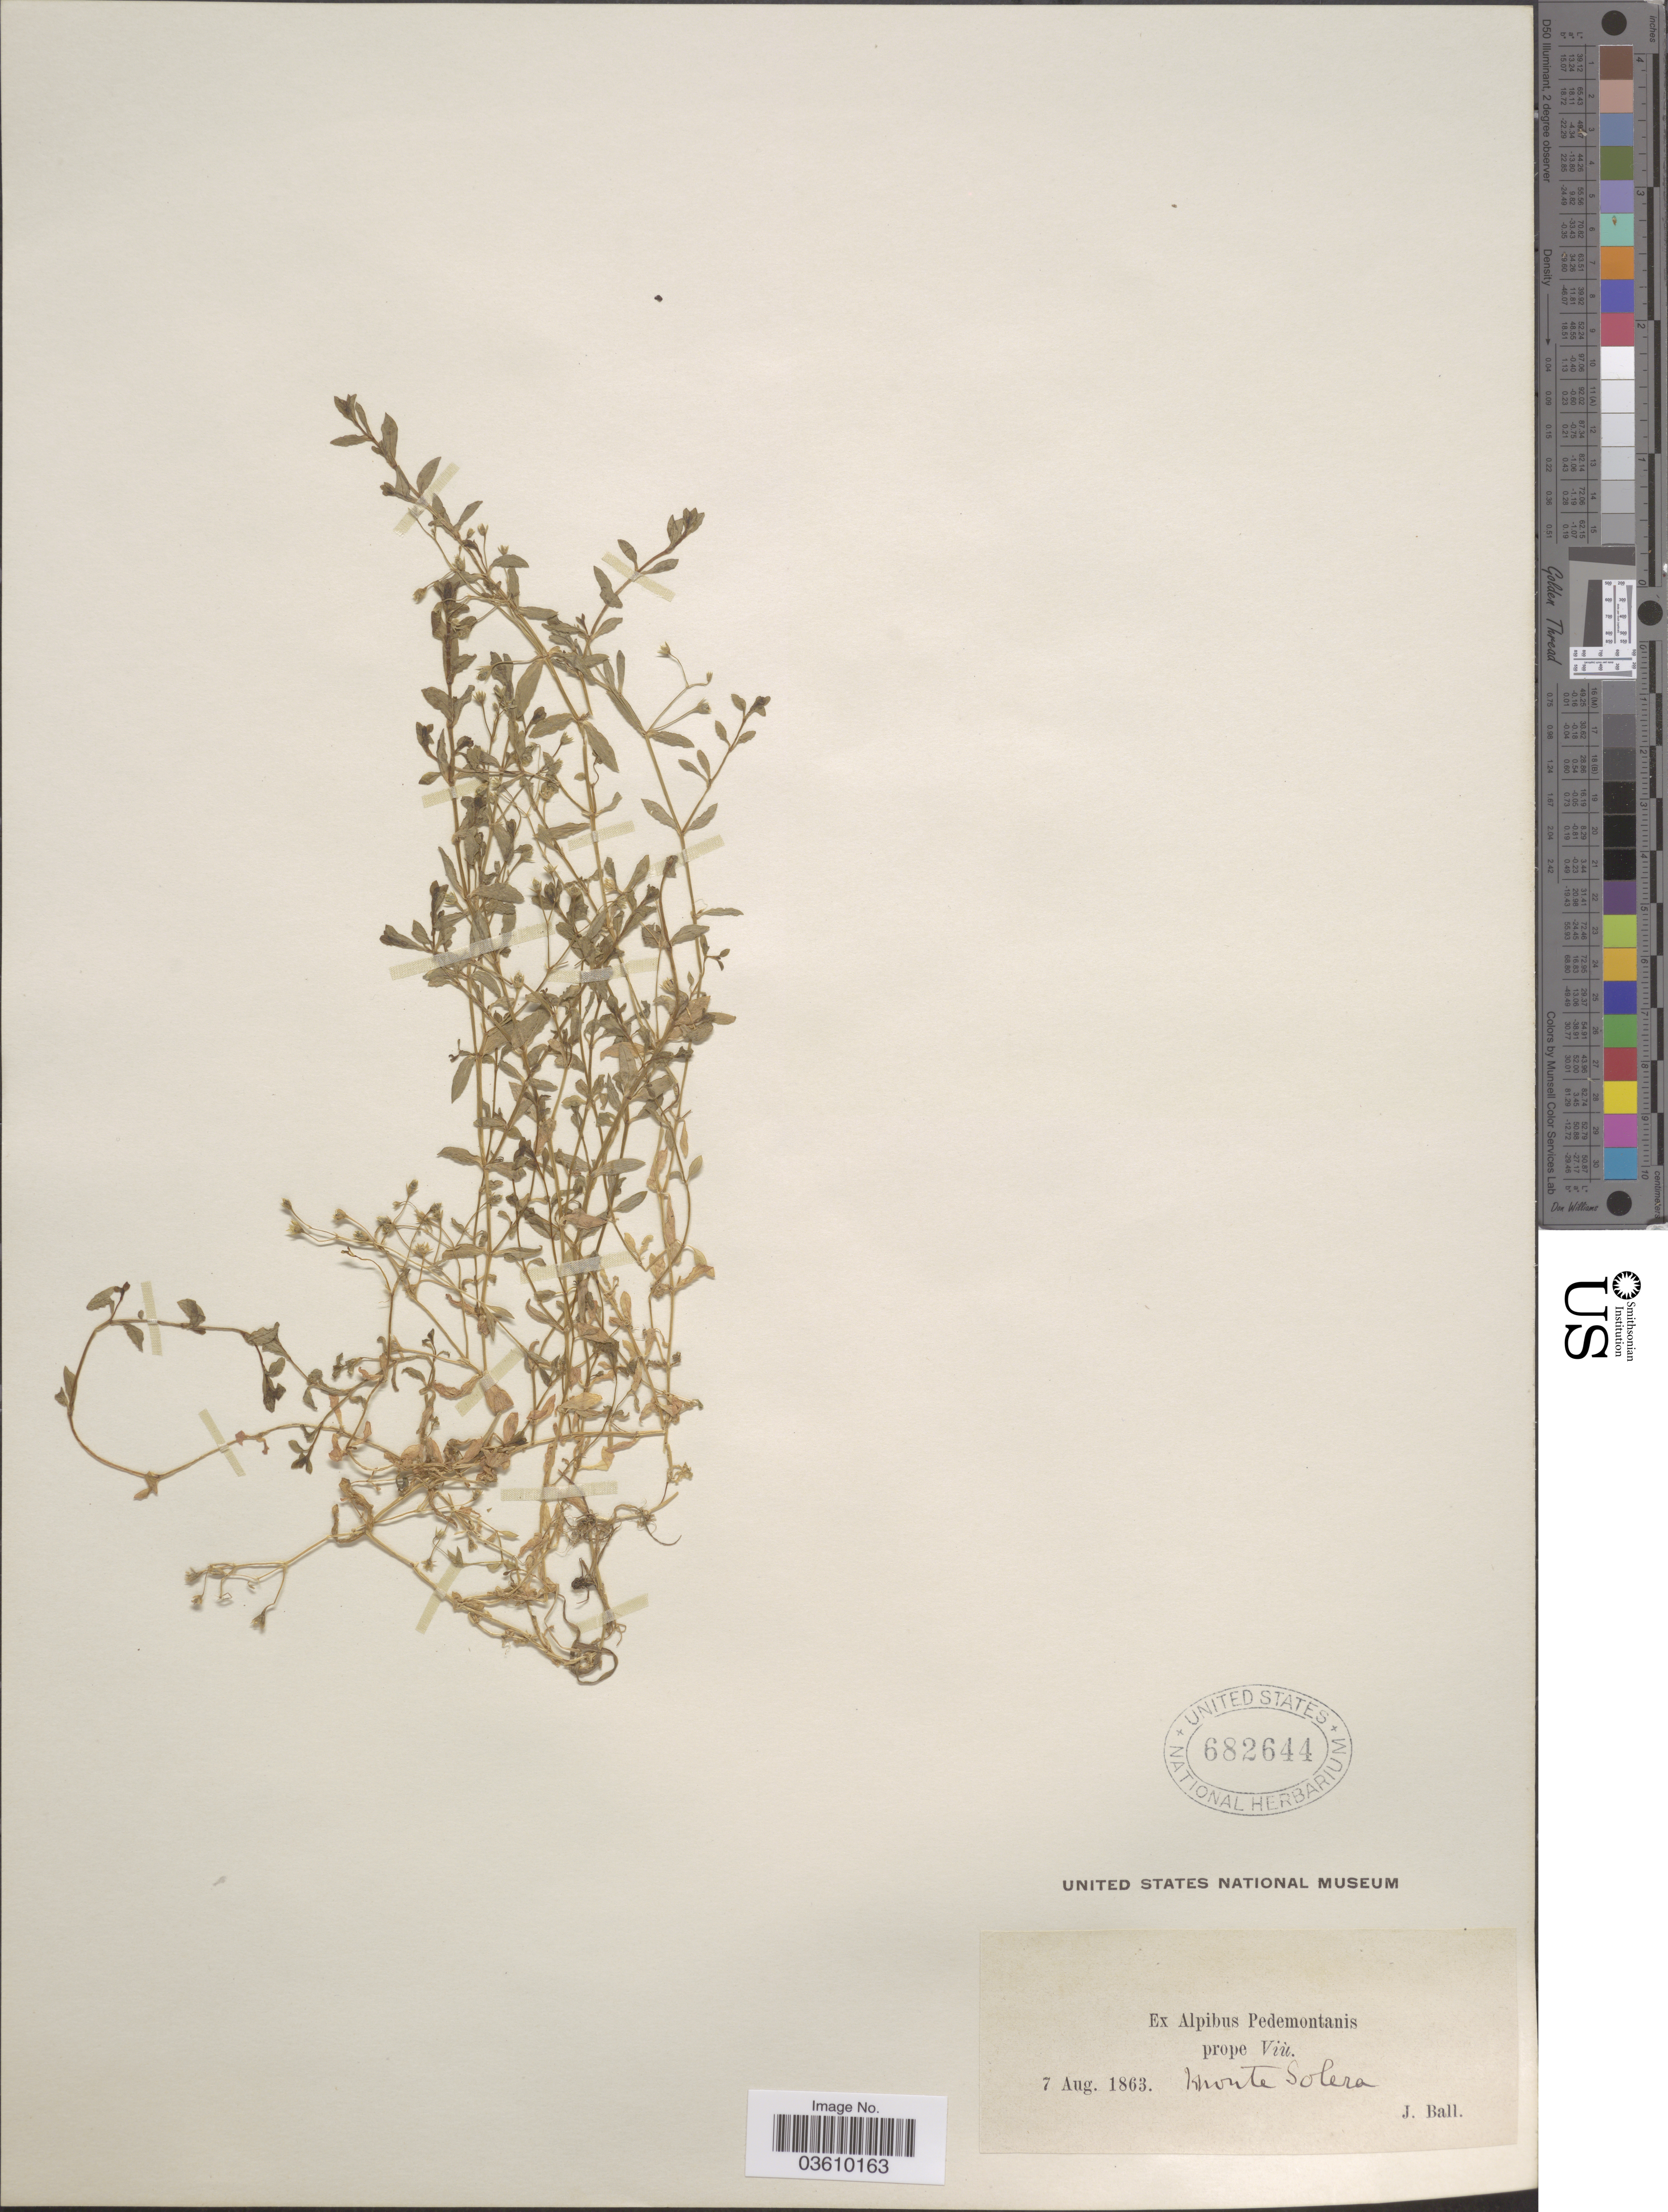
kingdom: Plantae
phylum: Tracheophyta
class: Magnoliopsida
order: Caryophyllales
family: Caryophyllaceae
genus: Stellaria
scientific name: Stellaria sp.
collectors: J. Ball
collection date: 1863-08-07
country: Italy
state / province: Piedmont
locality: Ex Alpibus Pedemontanis prope Viù. Monte Solera.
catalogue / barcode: US 682644